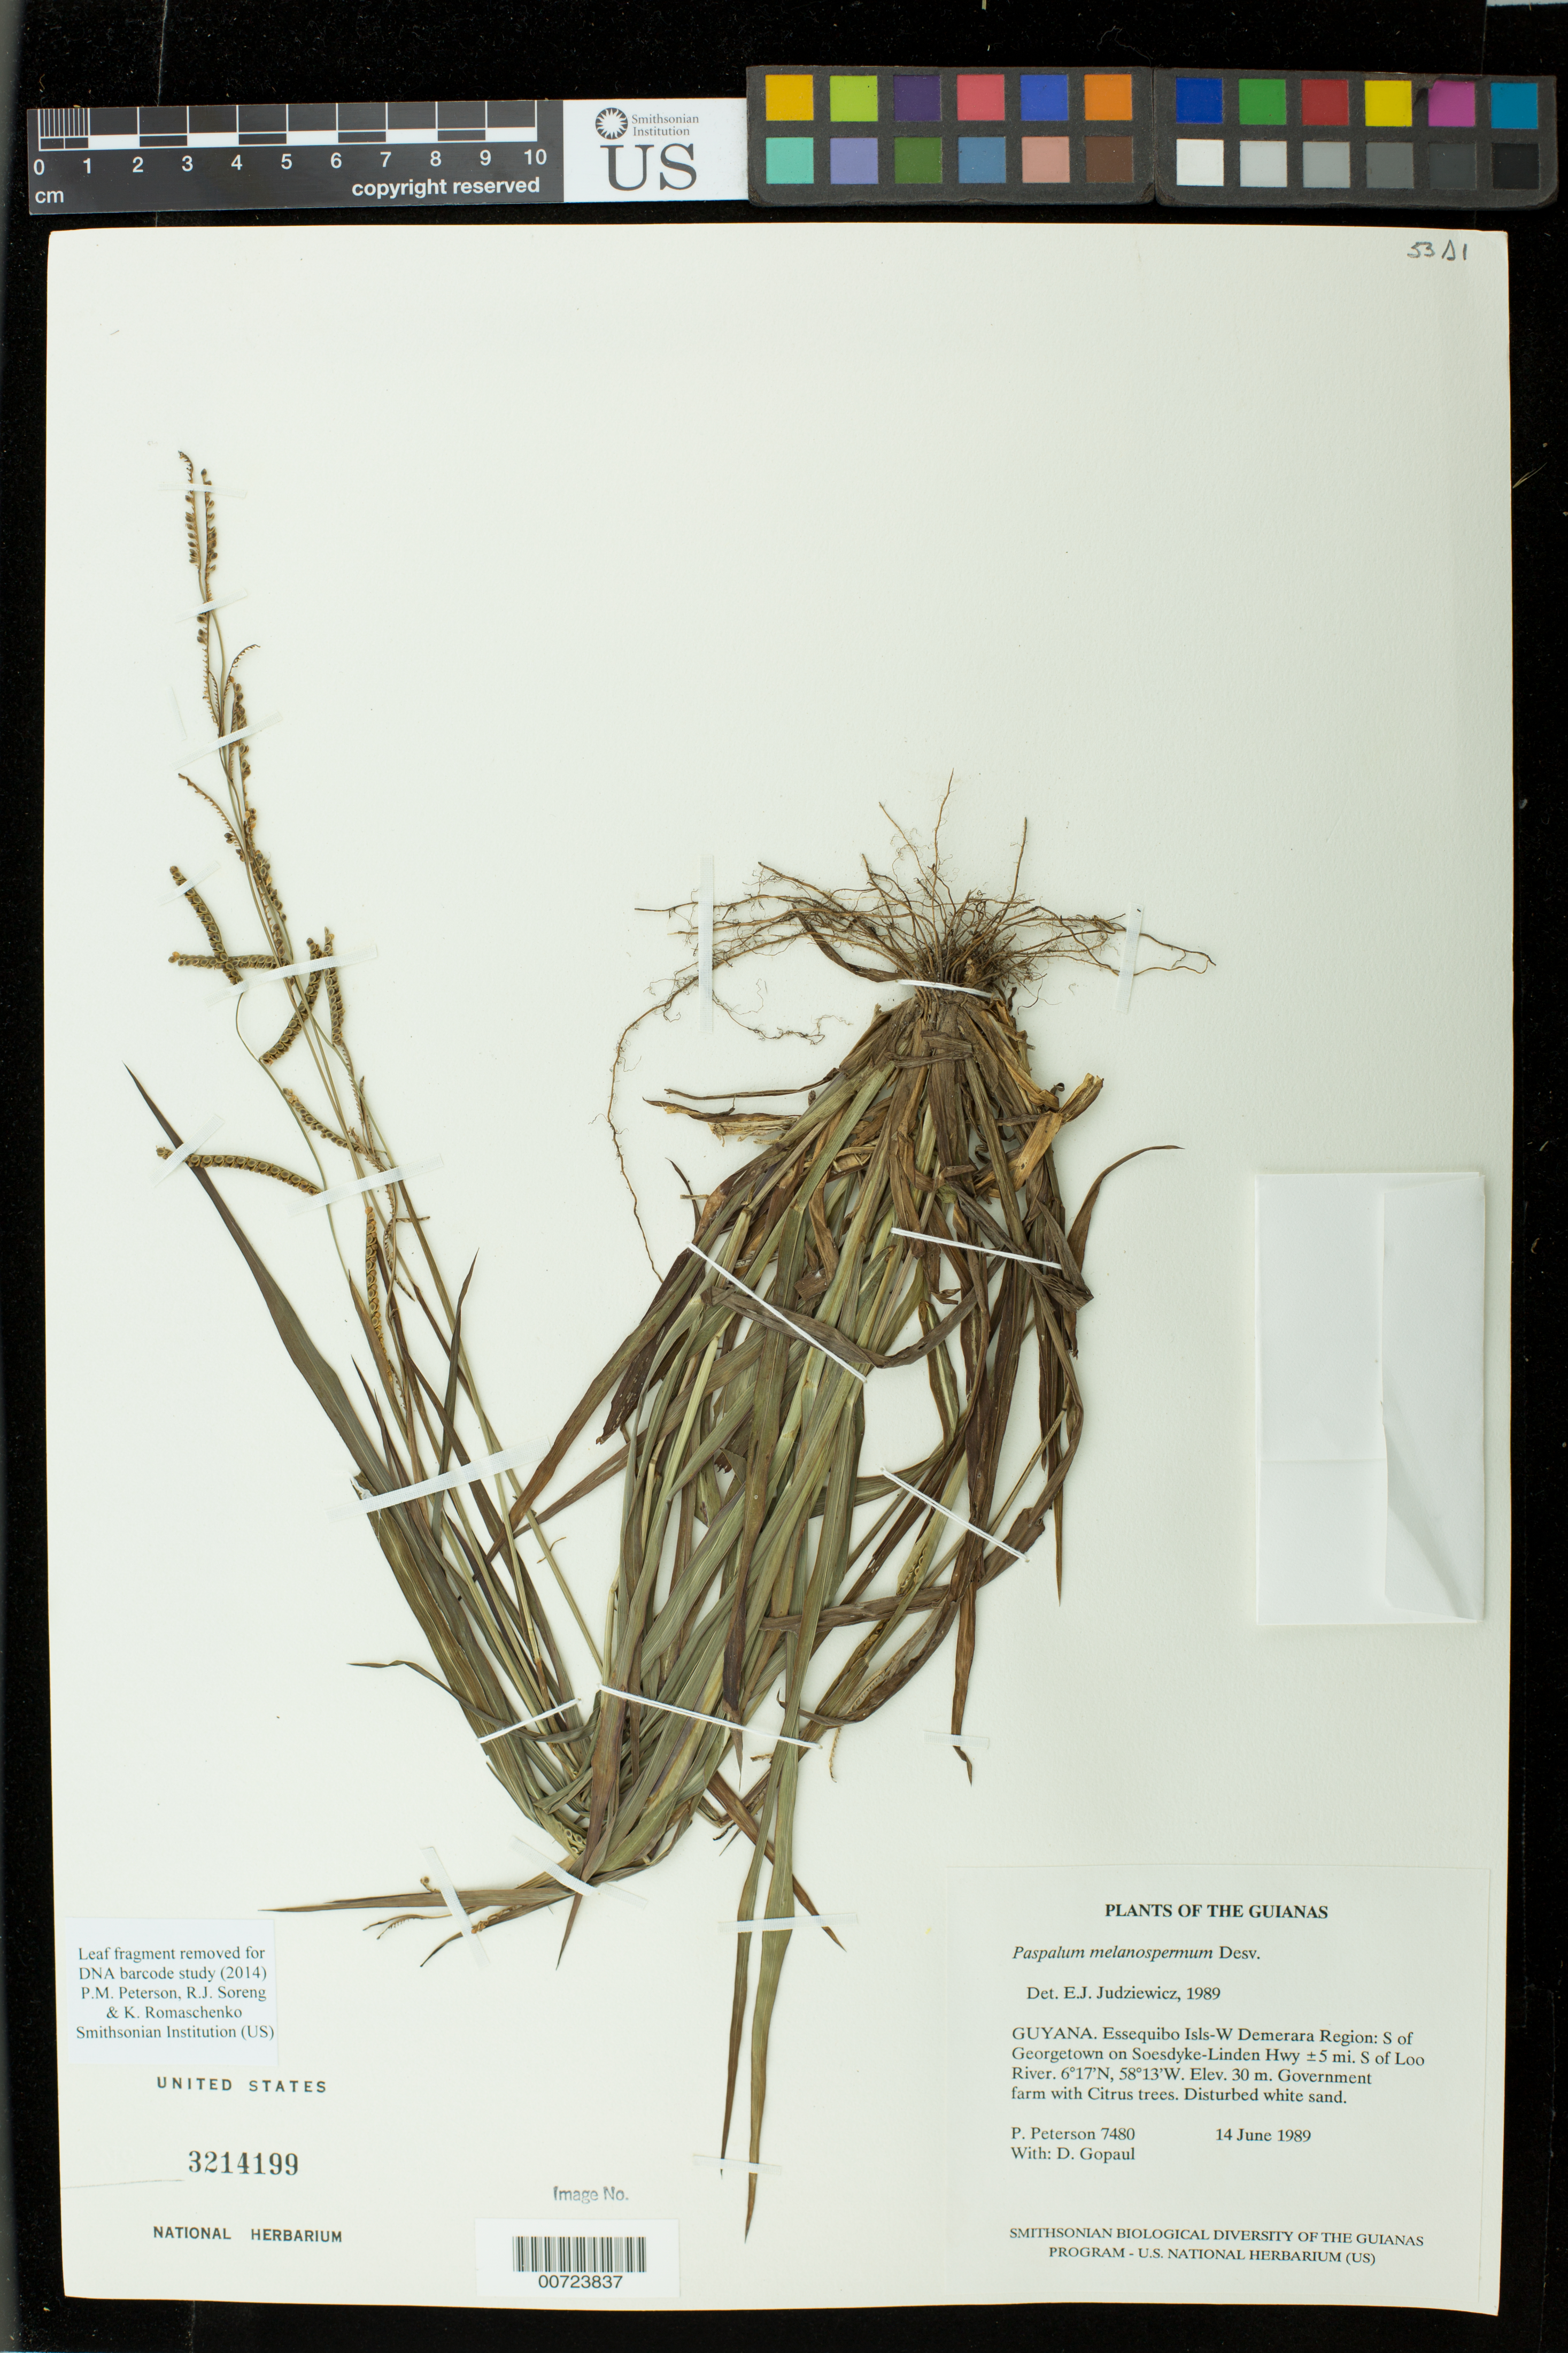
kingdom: Plantae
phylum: Tracheophyta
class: Liliopsida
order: Poales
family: Poaceae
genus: Paspalum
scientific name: Paspalum melanospermum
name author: Desv. ex Poir.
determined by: Judziewicz, E. J.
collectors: P. M. Peterson & D. Gopaul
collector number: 7480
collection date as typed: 14 June 1989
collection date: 1989-06-14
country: Guyana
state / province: Essequibo Isl-W. Demerara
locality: S of Georgetown on Soesdyke-Linden Hwy ±5 mi. S of Loo River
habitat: Government farm with Citrus trees. Disturbed white sand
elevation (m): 30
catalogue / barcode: US 3214199